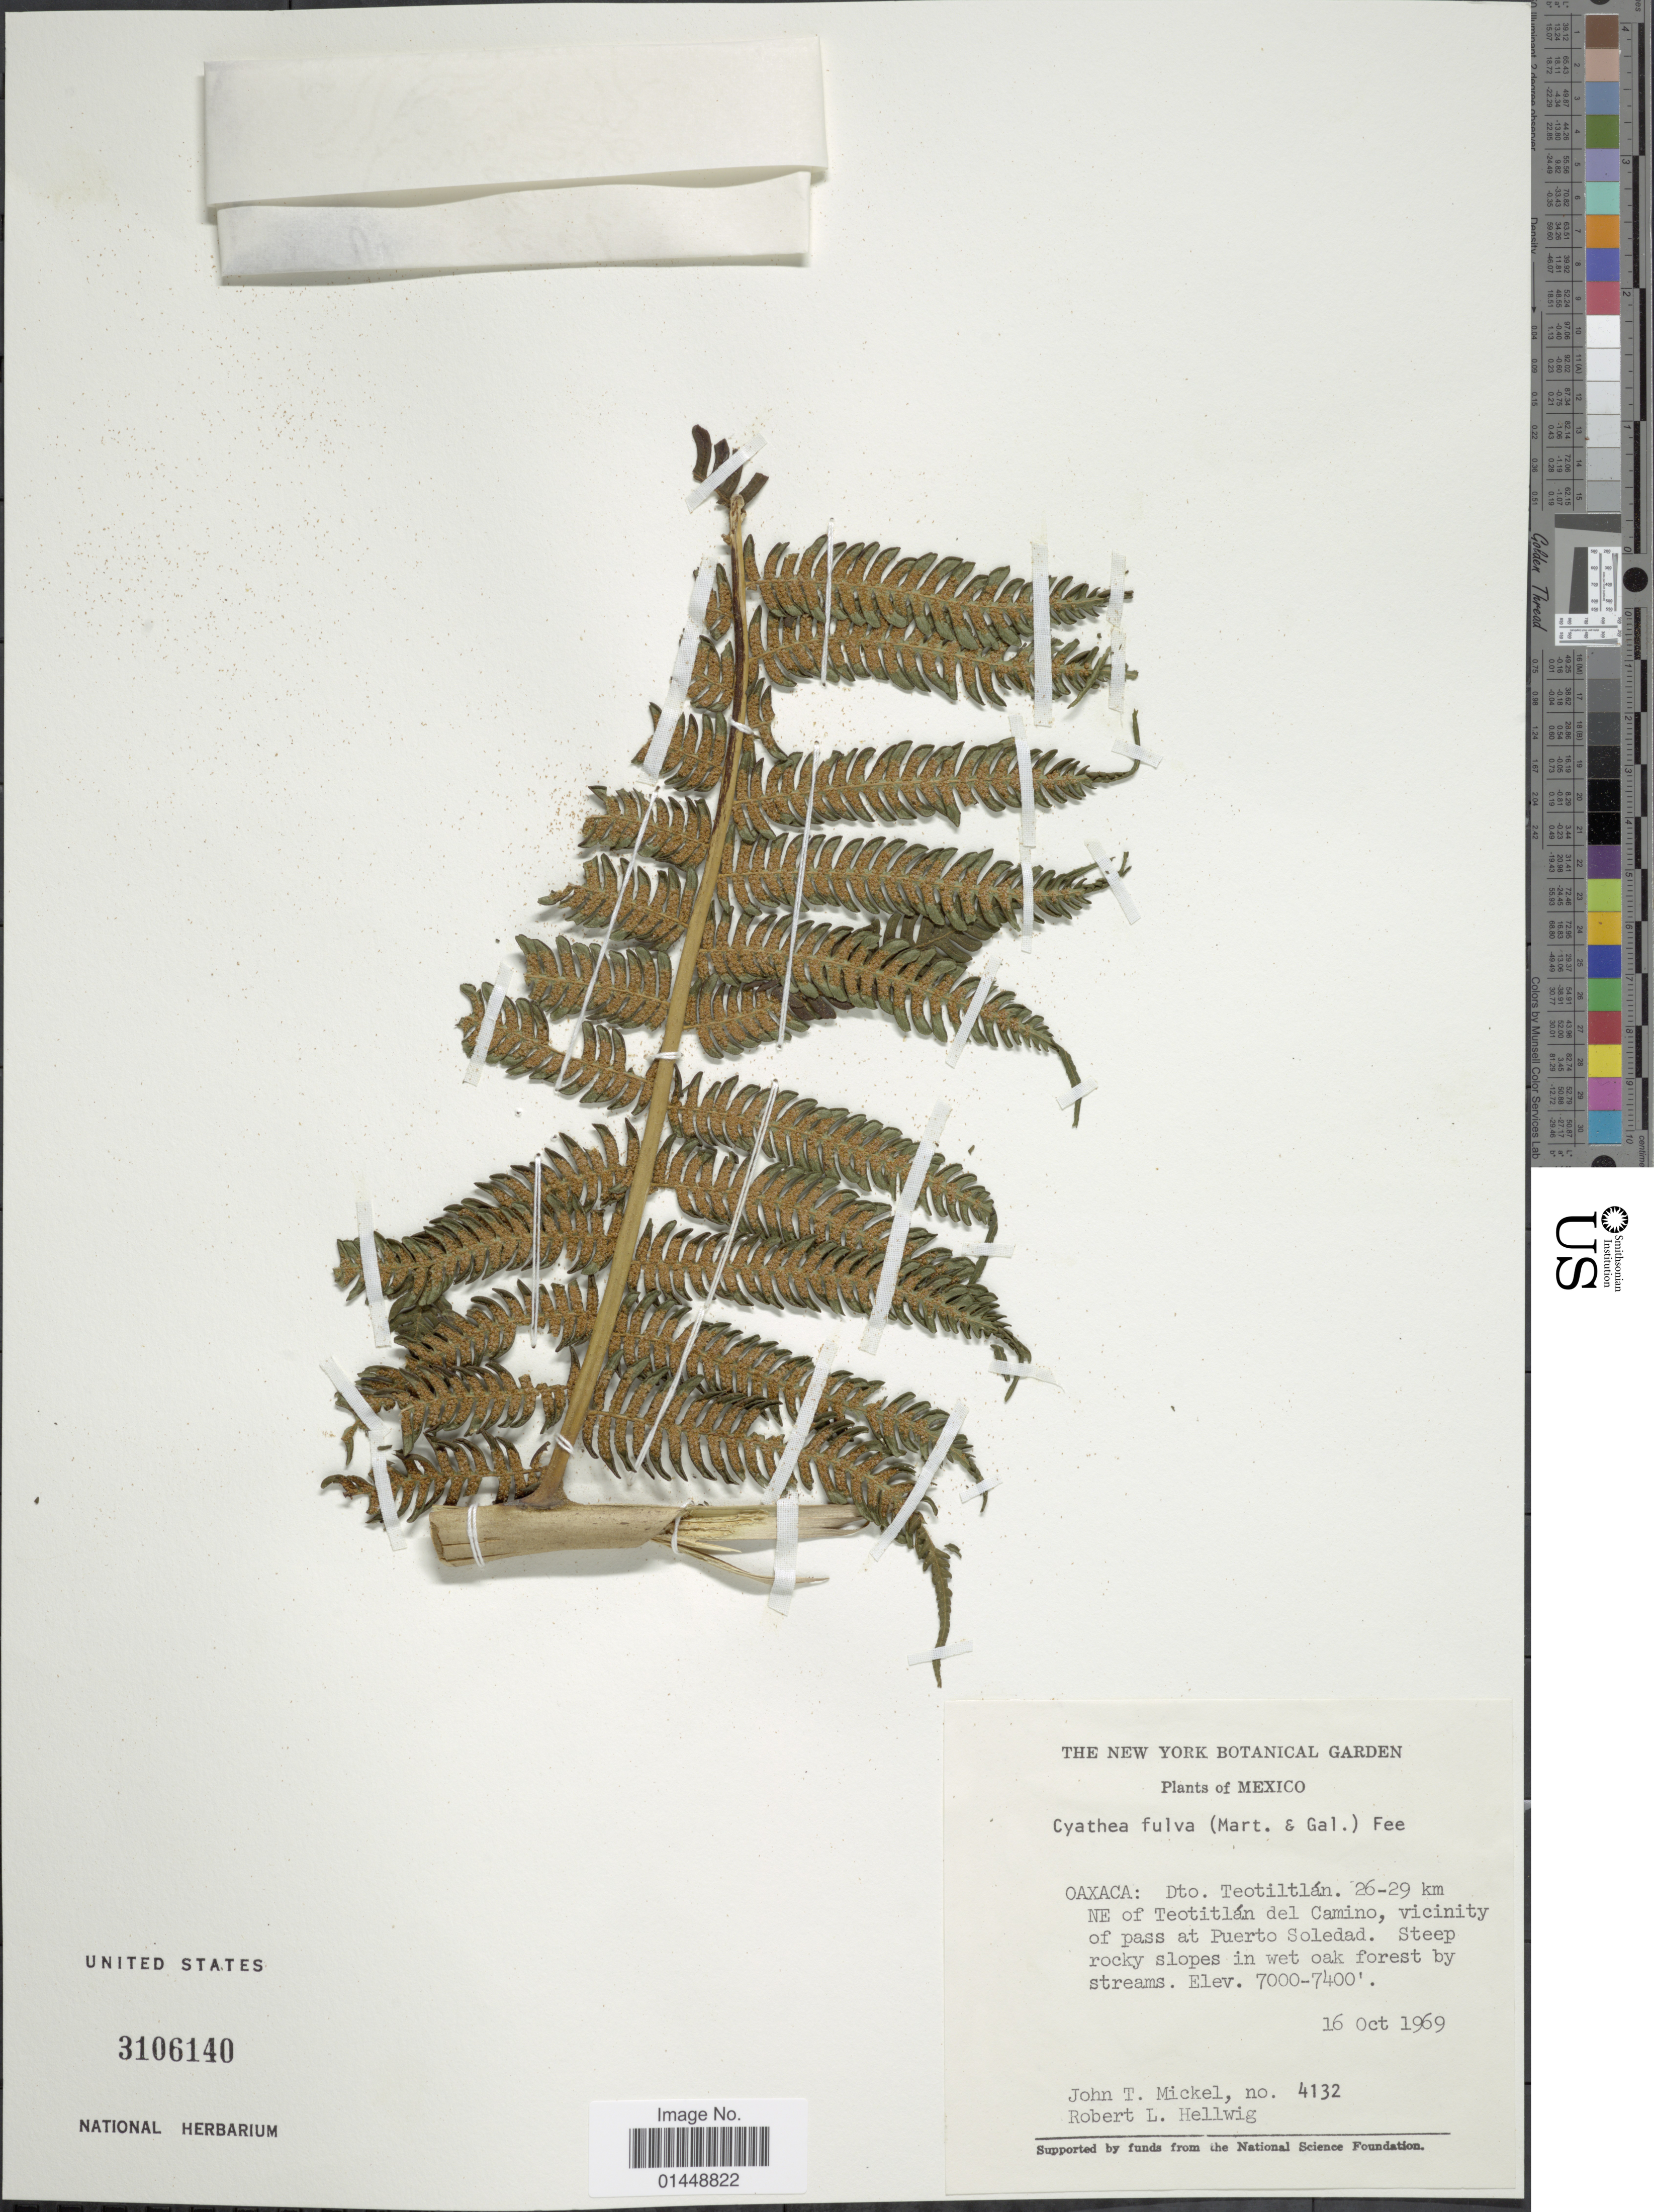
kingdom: Plantae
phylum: Tracheophyta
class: Polypodiopsida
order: Cyatheales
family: Cyatheaceae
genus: Cyathea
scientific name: Cyathea fulva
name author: (M. Martens & Galeotti) Fée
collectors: J. T. Mickel & R. Hellwig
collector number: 4132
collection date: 1969-10-16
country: Mexico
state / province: Oaxaca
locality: Oaxaca: Dto. Teotiltlán. 26-29 km NE of Teotitlán del Camino, vicinity of pass at Puerto Soledad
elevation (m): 2134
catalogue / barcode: US 3106140